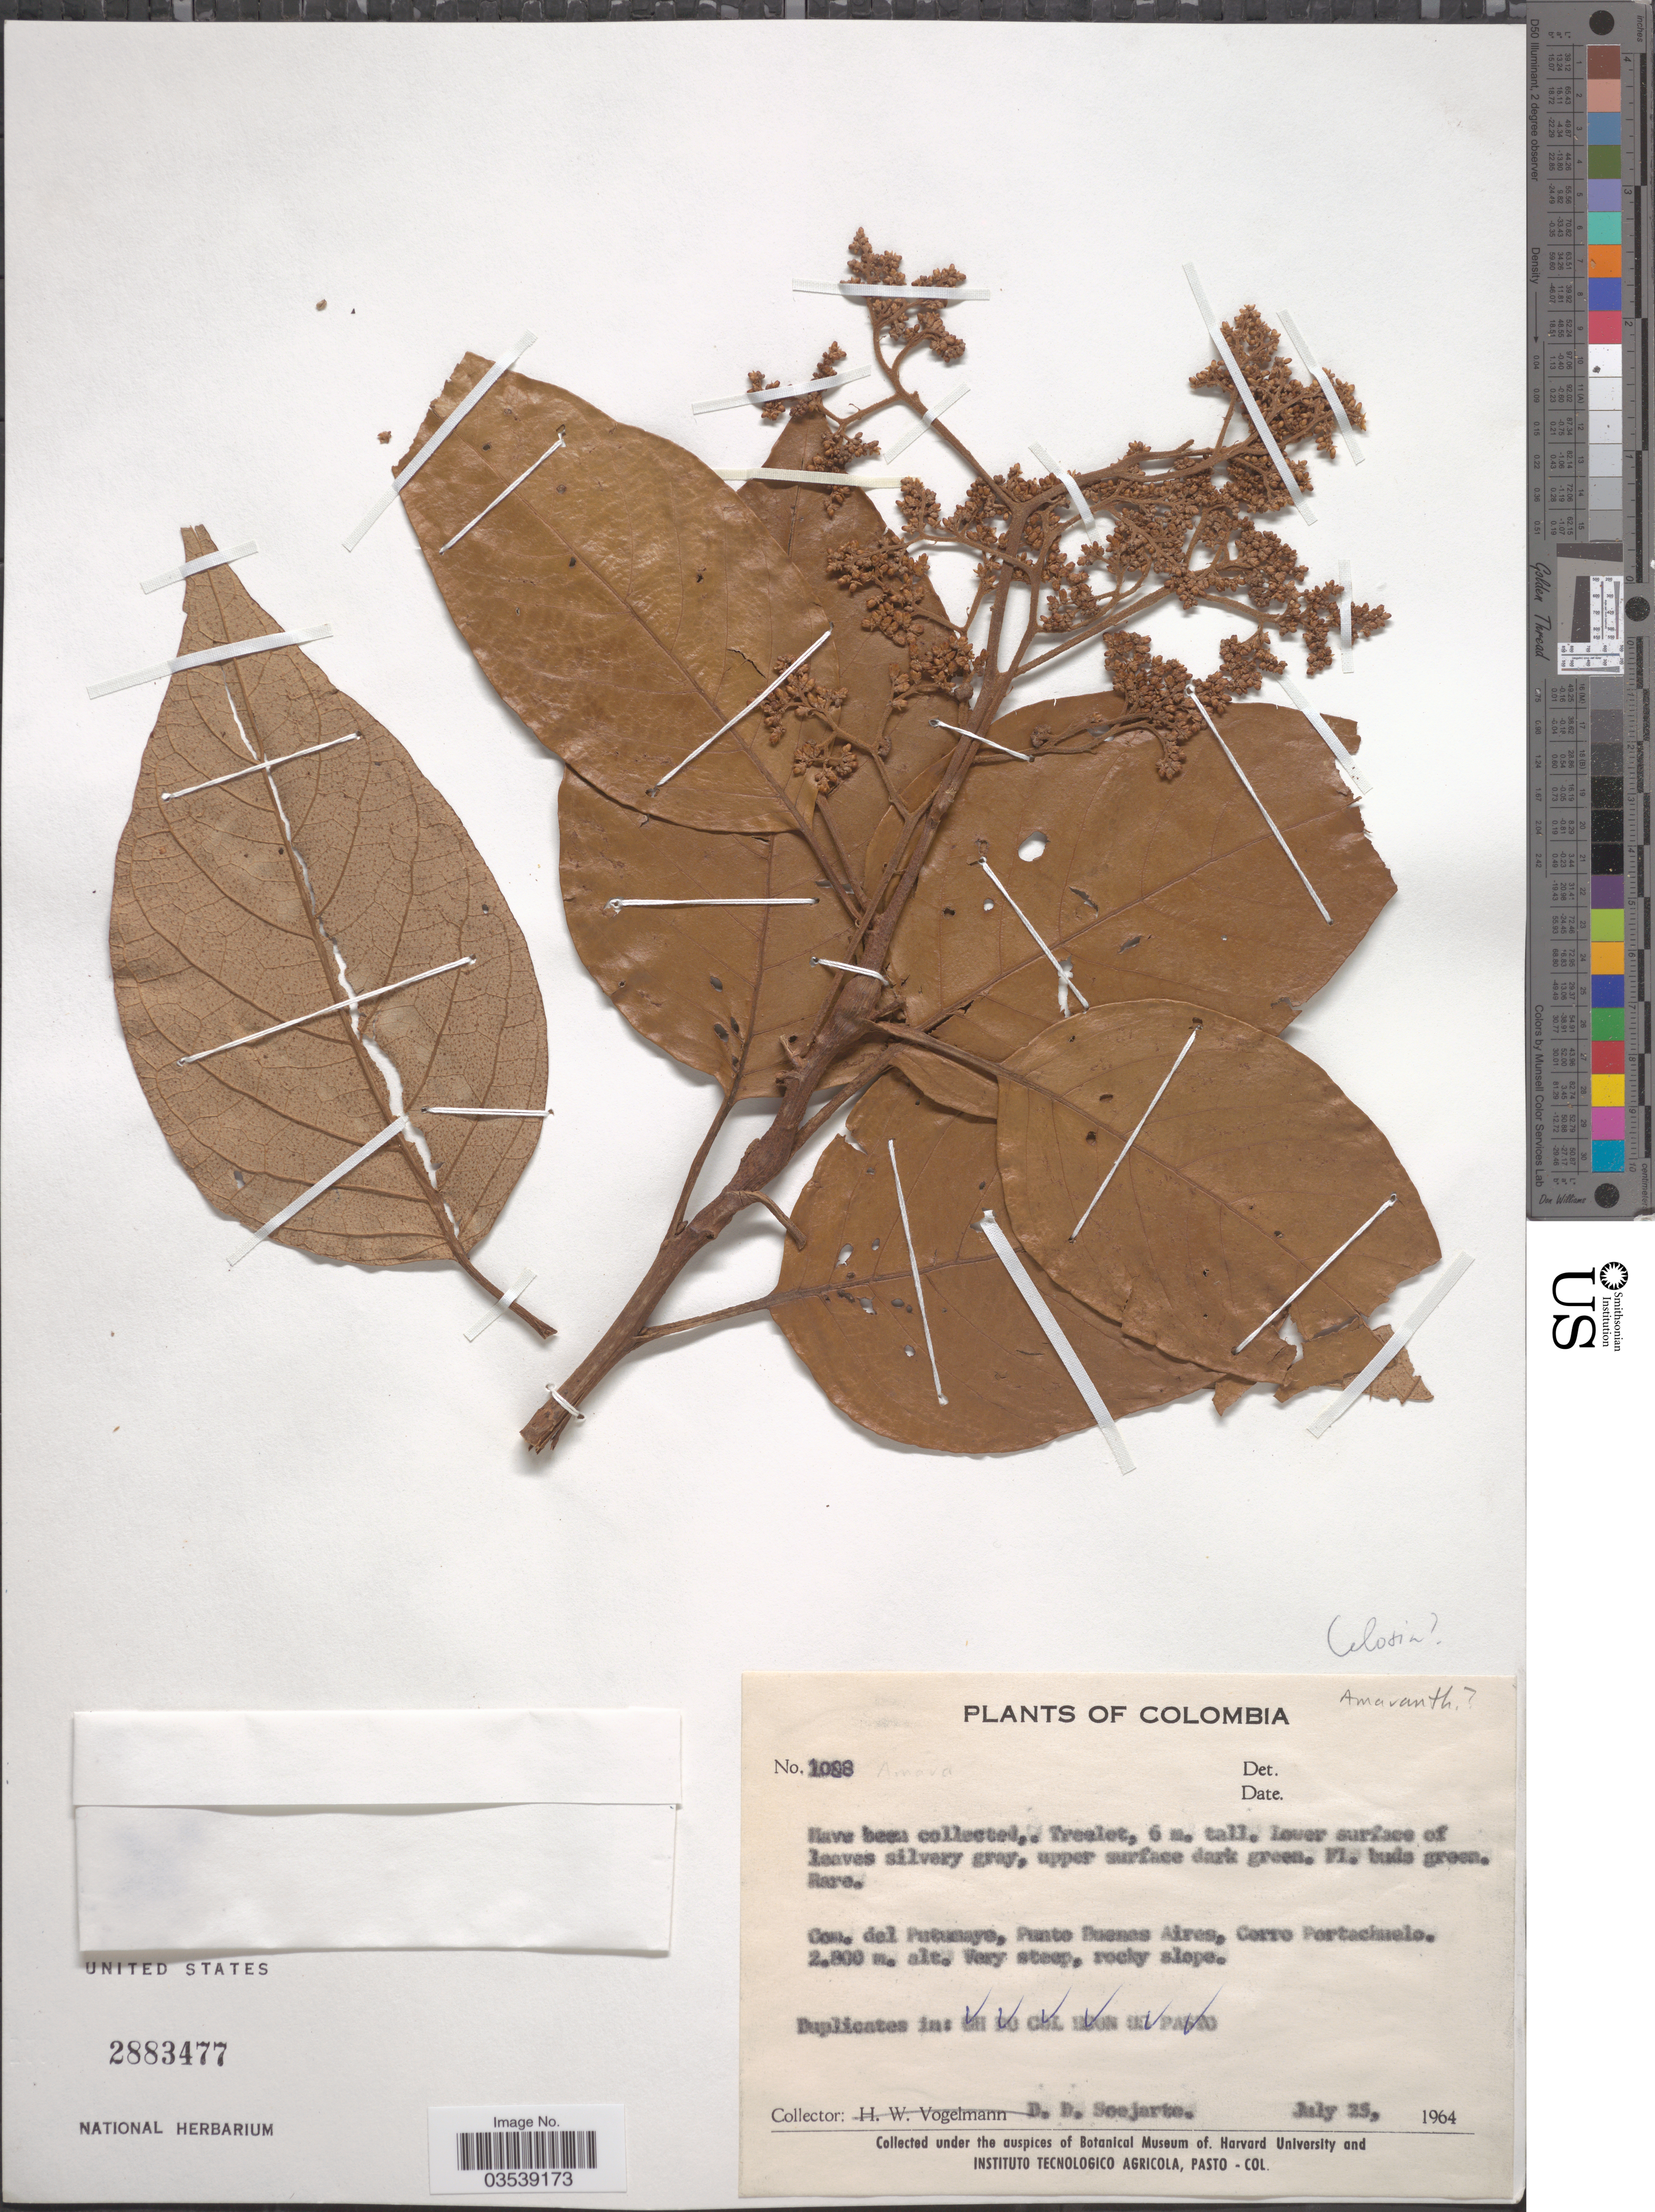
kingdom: Plantae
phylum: Tracheophyta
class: Magnoliopsida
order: Caryophyllales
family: Amaranthaceae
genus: Celosia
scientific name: Celosia sp.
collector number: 1088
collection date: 1964-07-25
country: Colombia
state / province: Putumayo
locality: Com. del Putumayo, Punto Buenos Aires, Cerro Portachuelo.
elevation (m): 2800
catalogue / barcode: US 2883477